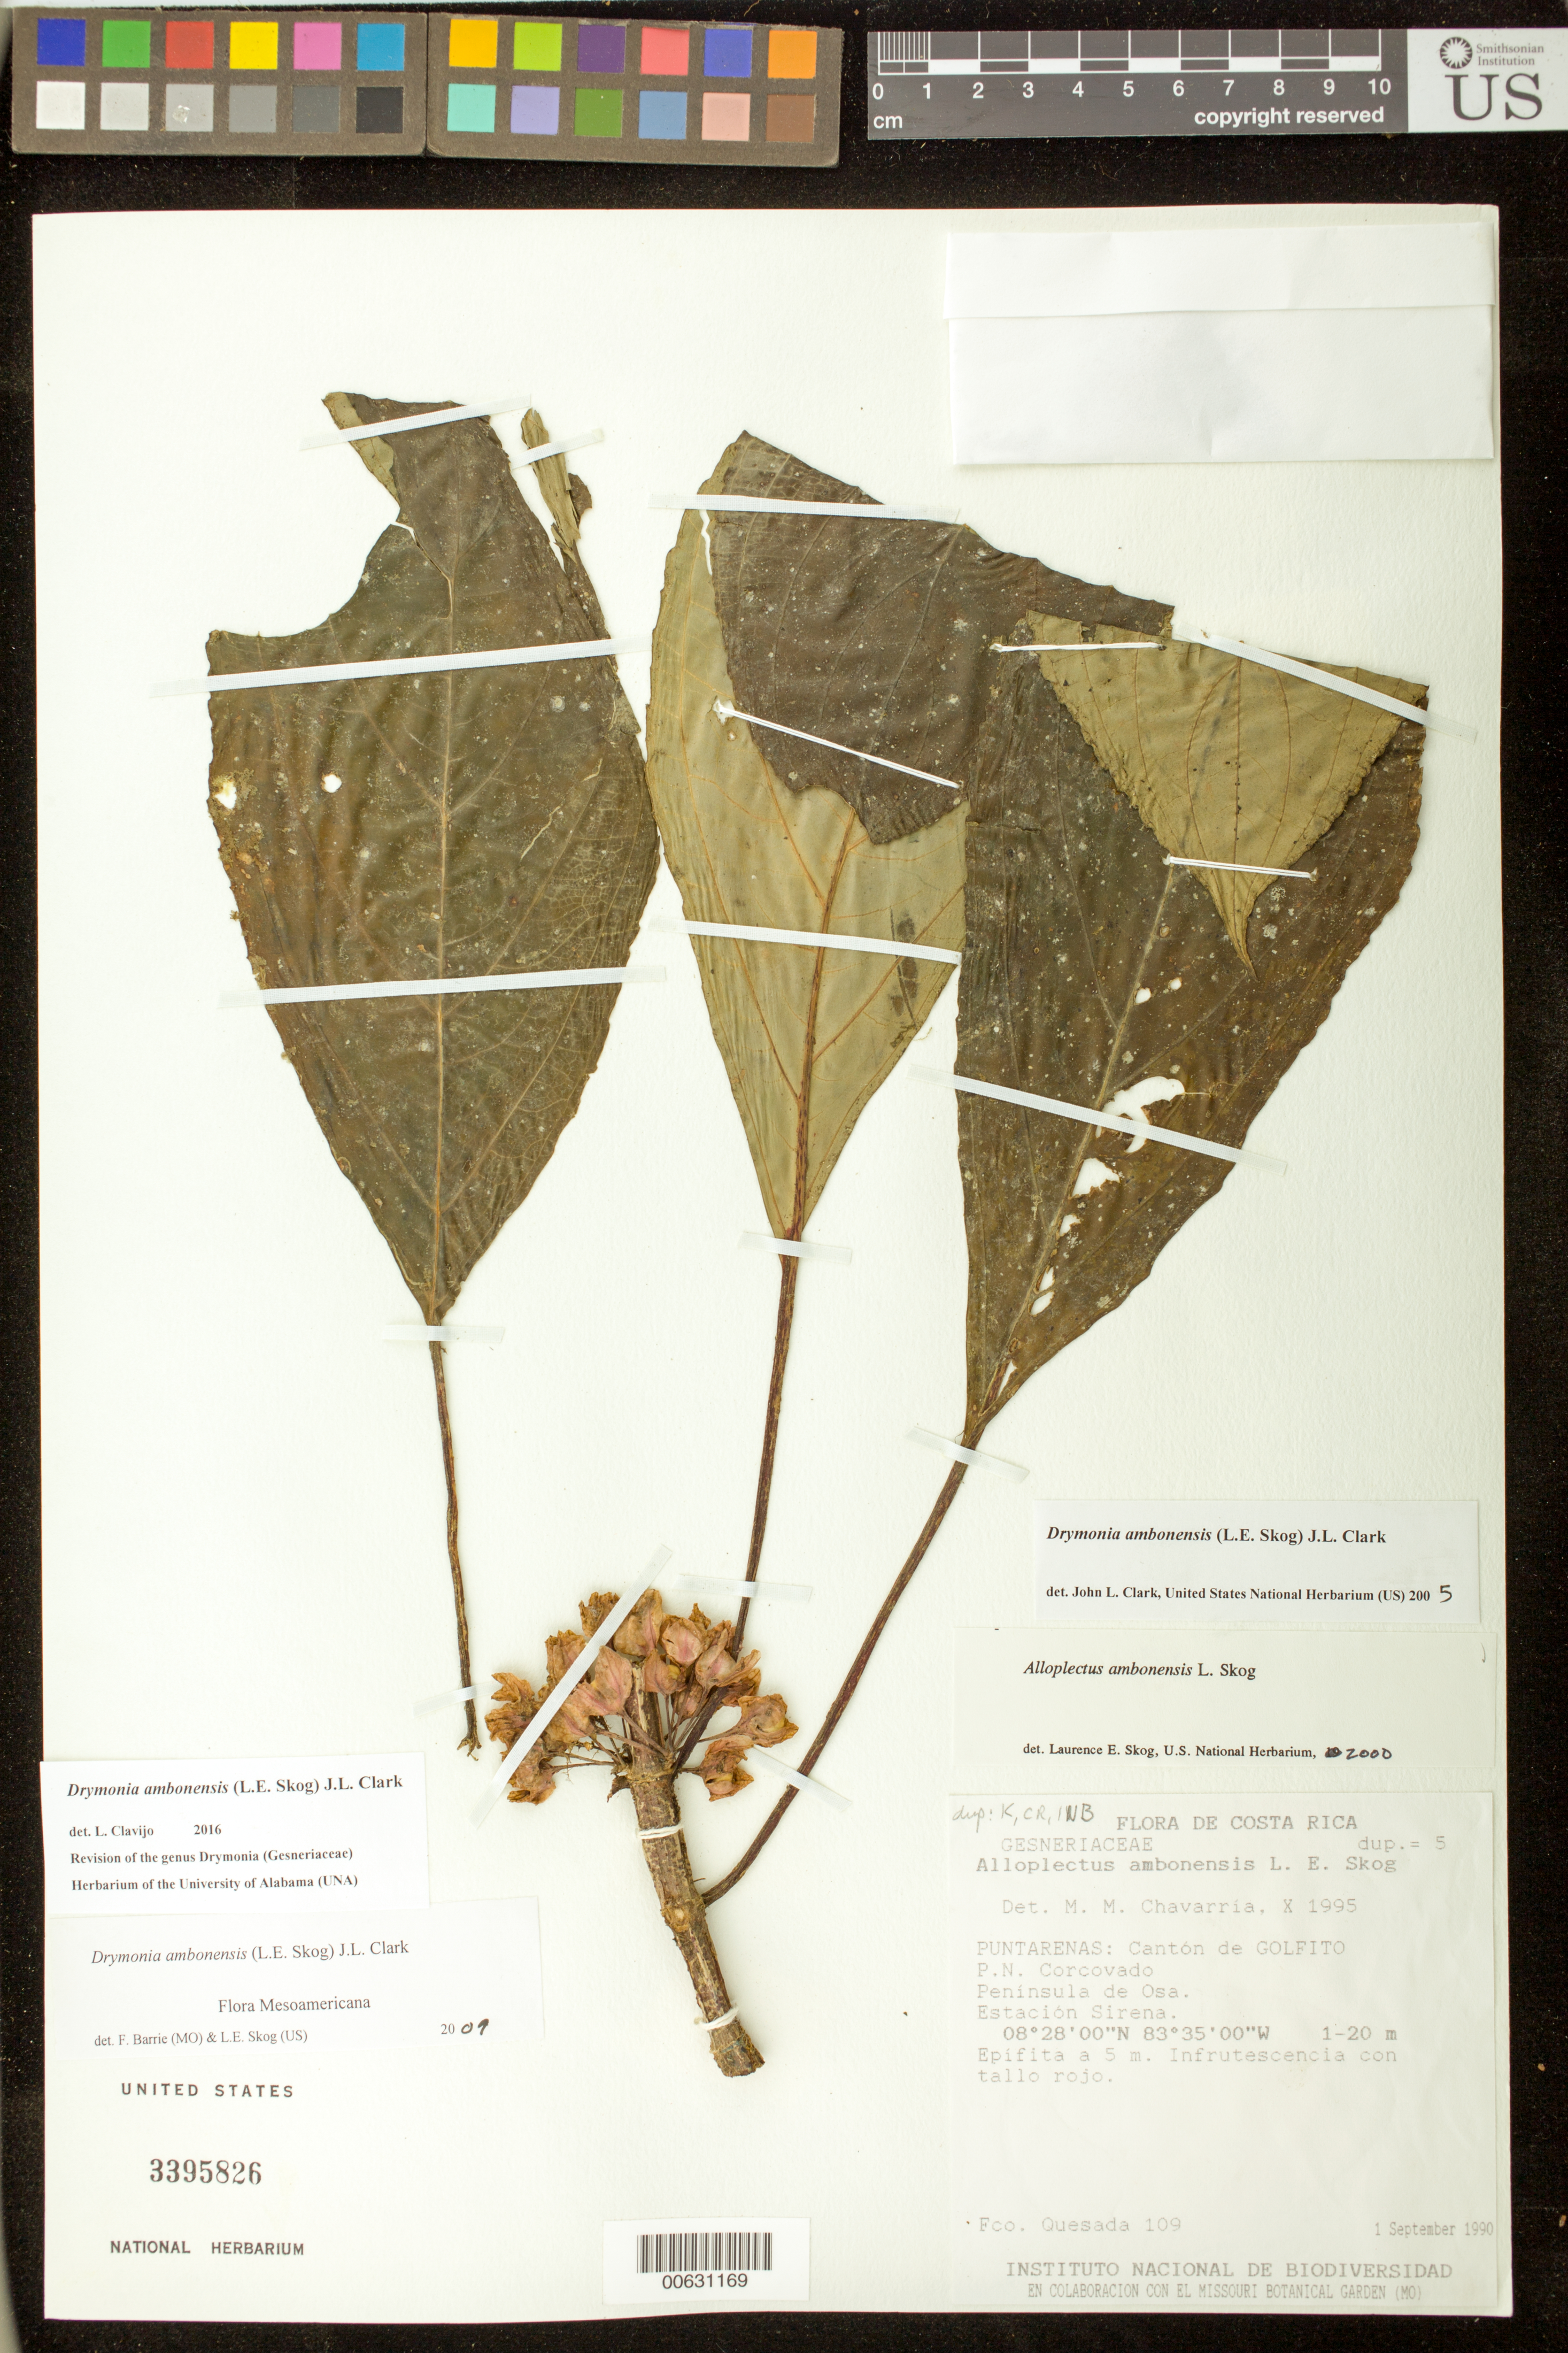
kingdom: Plantae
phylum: Tracheophyta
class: Magnoliopsida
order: Lamiales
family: Gesneriaceae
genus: Drymonia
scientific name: Drymonia ambonensis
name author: (L.E. Skog) J.L. Clark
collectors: F. Quesada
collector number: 109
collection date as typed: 01 Sep 1990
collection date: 1990-09-01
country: Costa Rica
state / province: Puntarenas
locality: Cantón de Golfito, P.N. Corcovado, Península de Osa, Estación Sirena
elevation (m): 1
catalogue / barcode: US 3395826